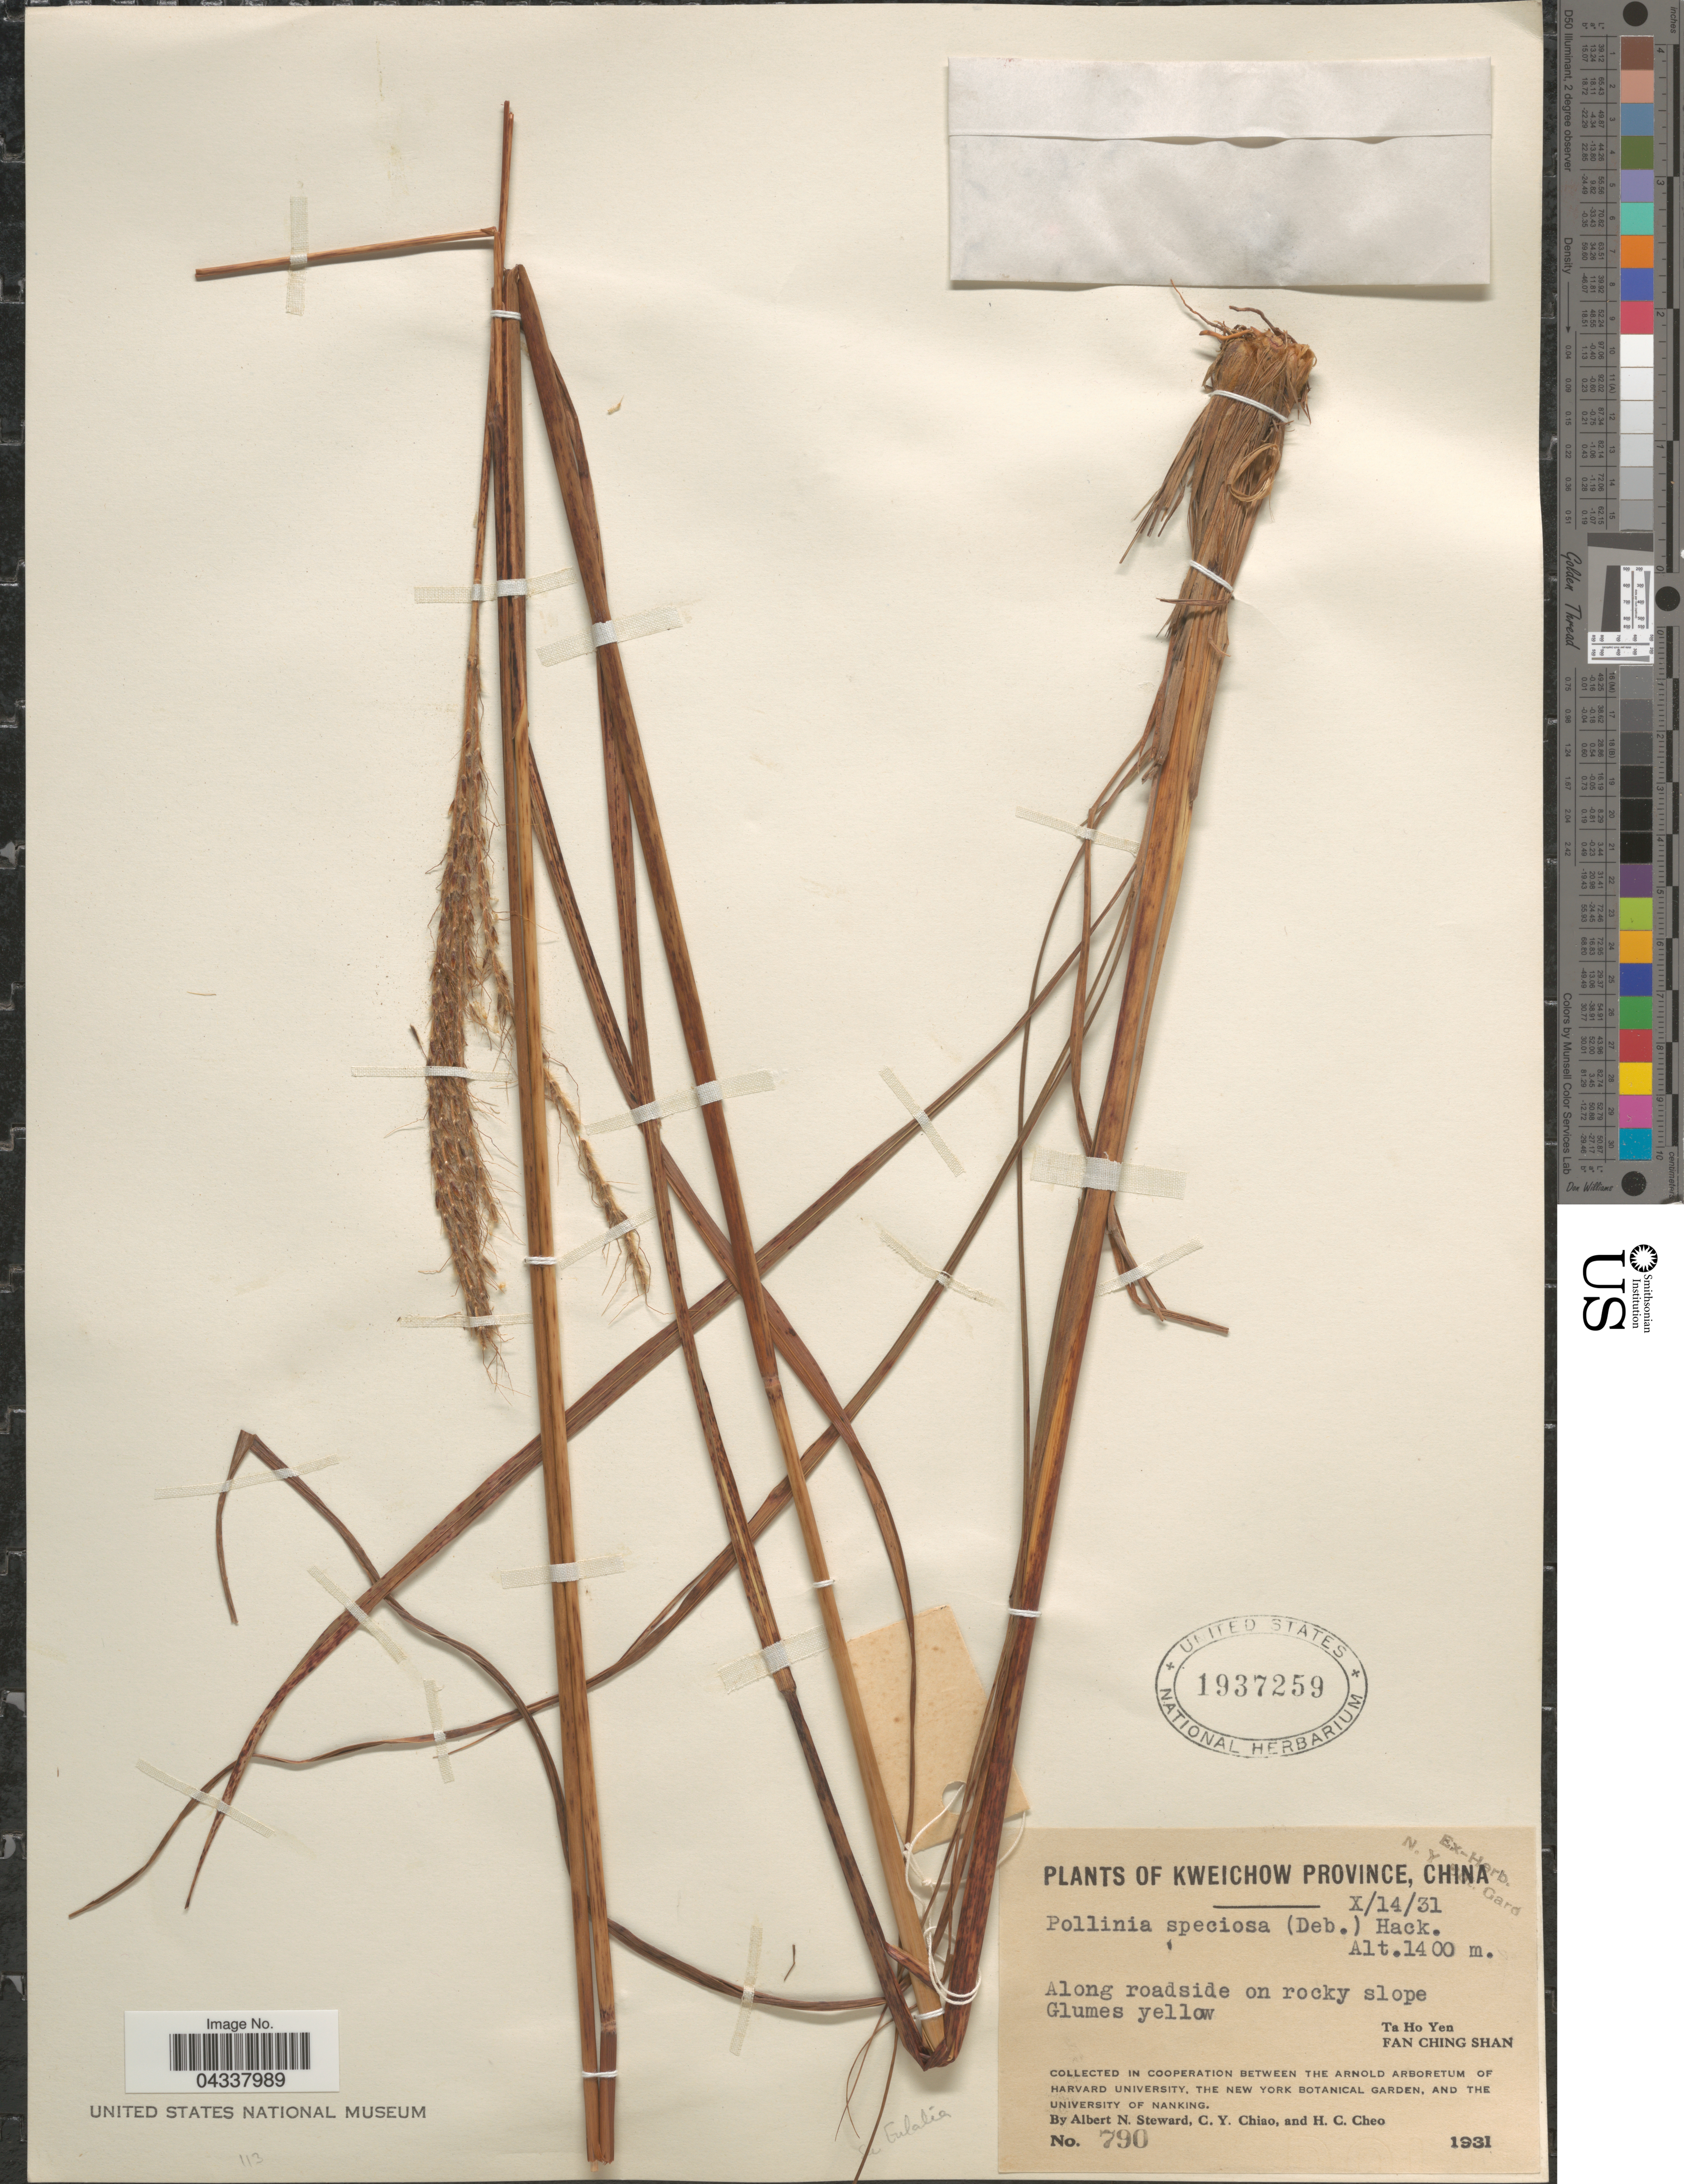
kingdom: Plantae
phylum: Tracheophyta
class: Liliopsida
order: Poales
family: Poaceae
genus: Pseudopogonatherum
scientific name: Pseudopogonatherum speciosum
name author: (Debeaux) Ohwi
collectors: A. N. Steward, C. Y. Chiao & H. Cheo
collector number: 790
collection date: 1931-10-14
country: China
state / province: Guizhou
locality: Kweichow Province. Ta Ho Yen. Fan Ching Shan.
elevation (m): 1400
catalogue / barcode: US 1937259